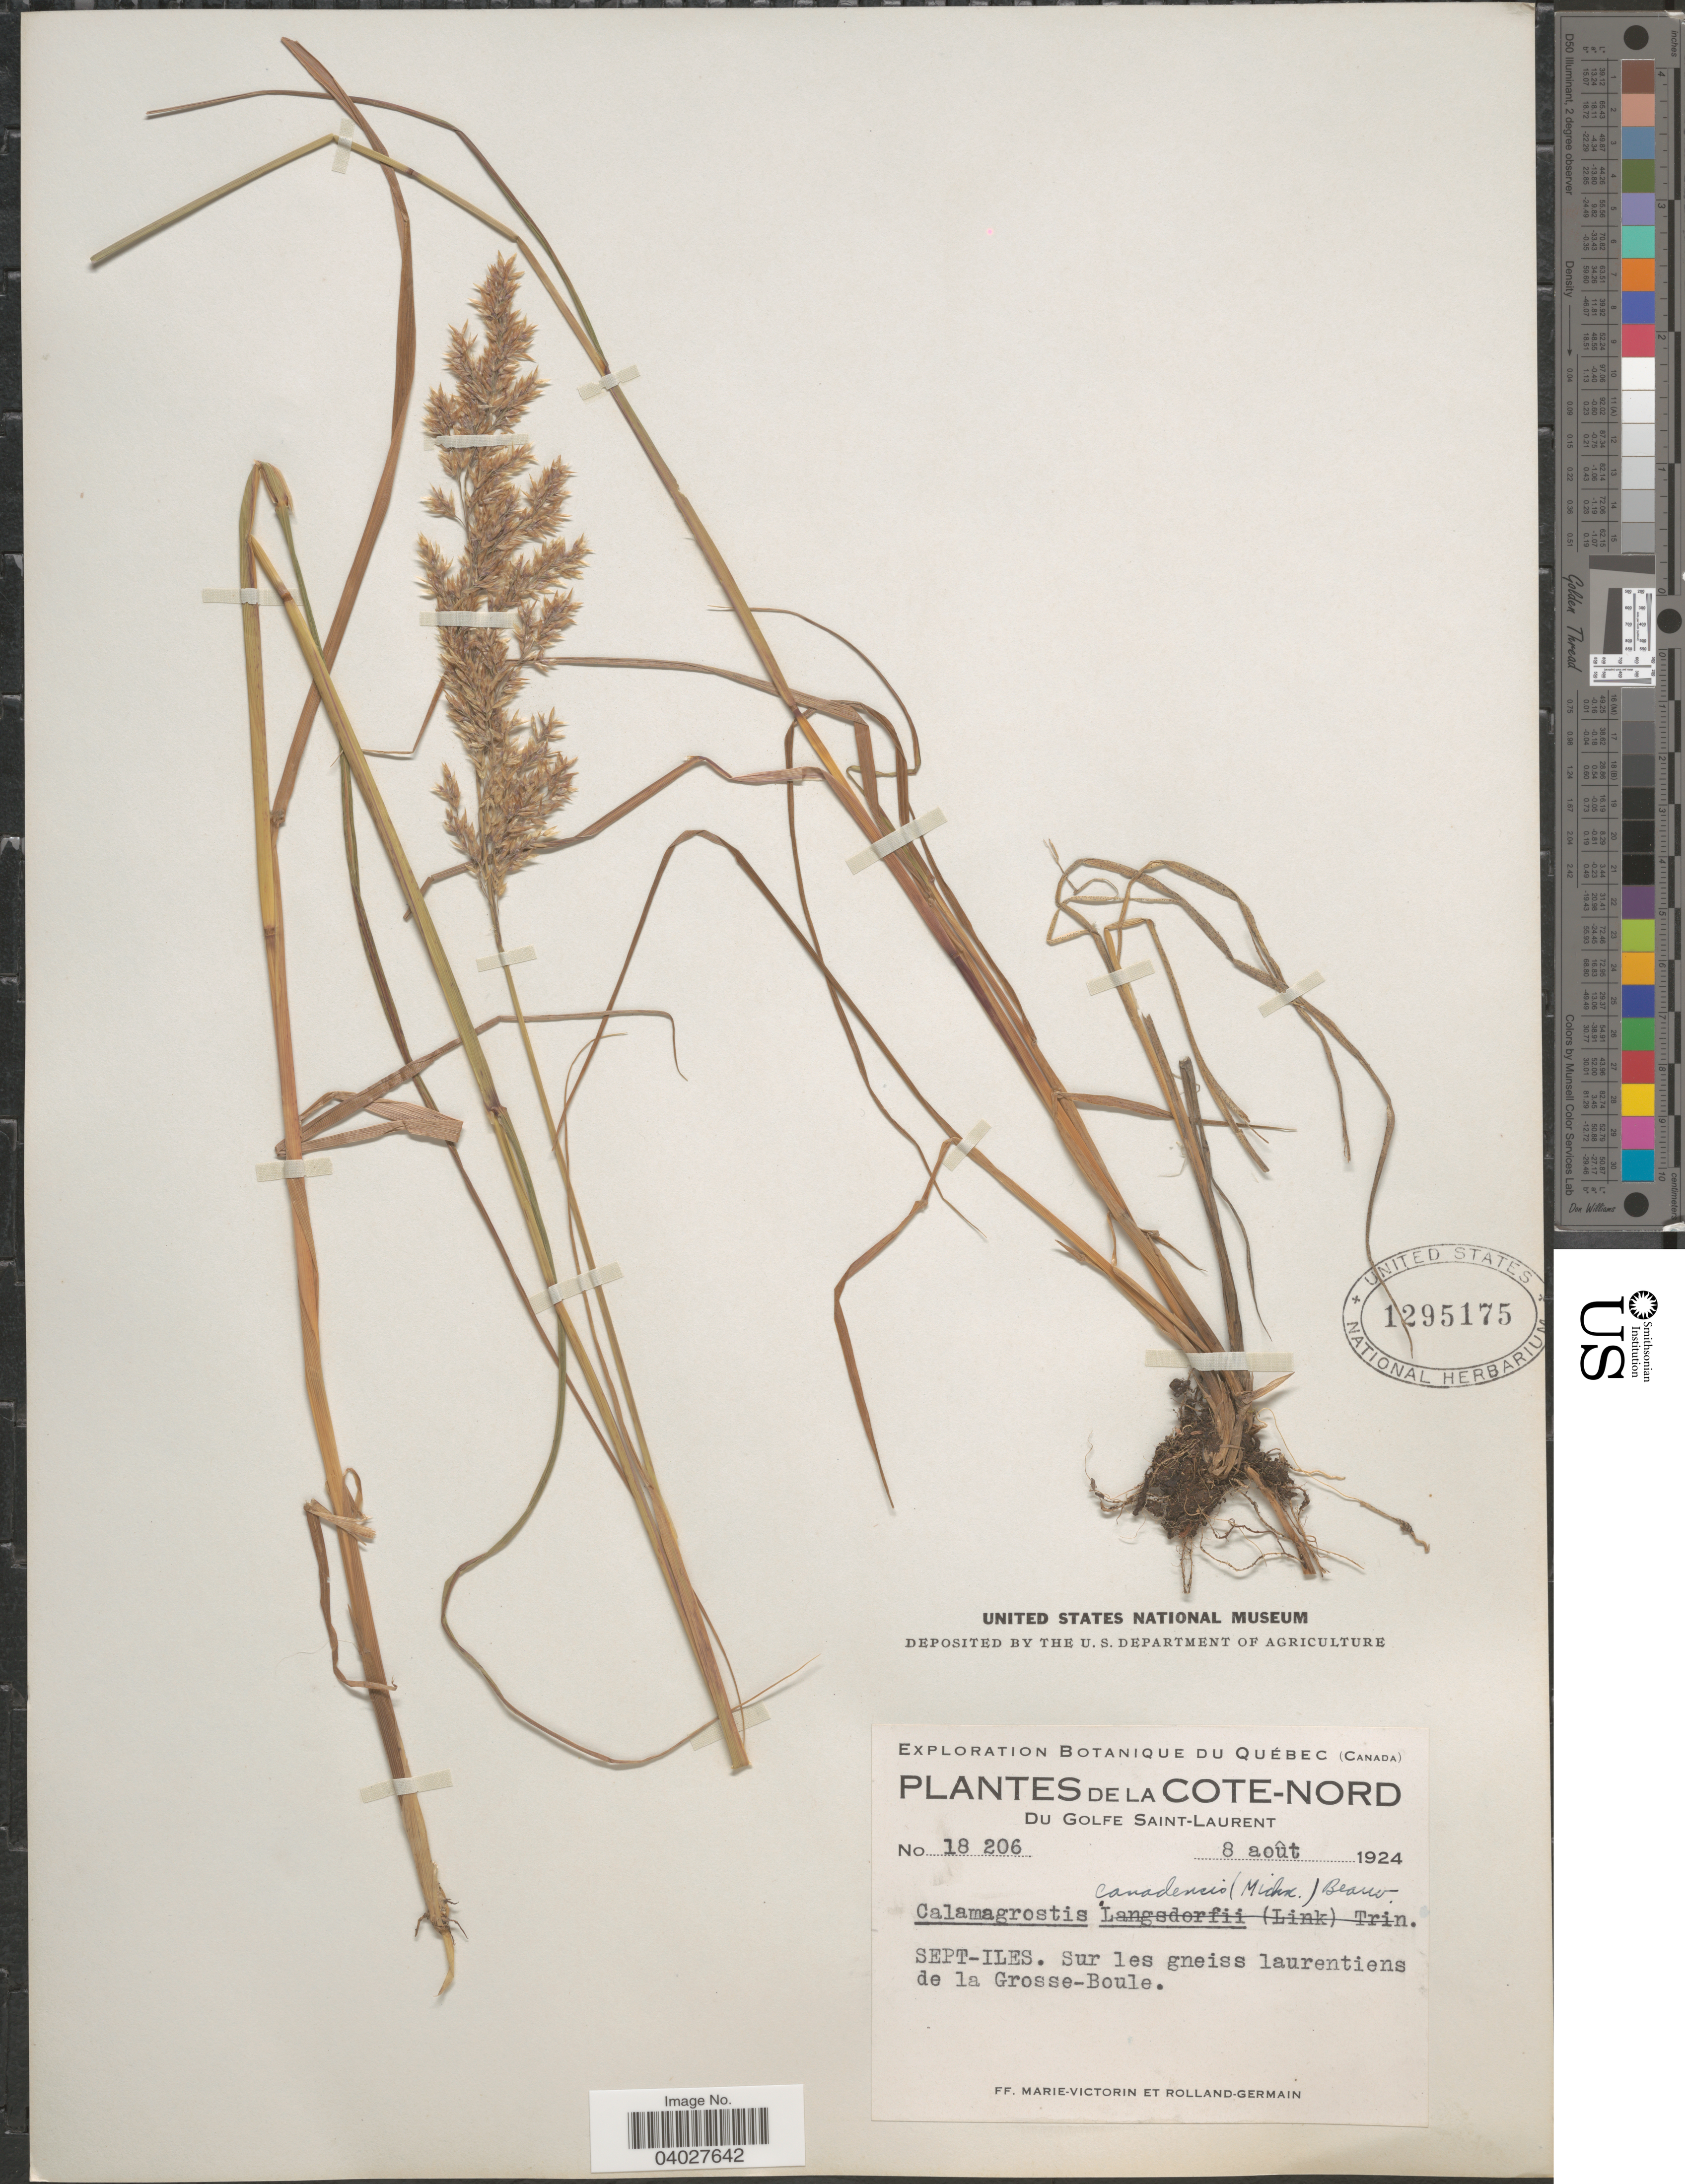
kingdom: Plantae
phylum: Tracheophyta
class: Liliopsida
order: Poales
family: Poaceae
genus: Calamagrostis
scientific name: Calamagrostis canadensis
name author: (Michx.) P. Beauv.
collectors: F. Marie-Victorin & Rolland-Germain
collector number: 18206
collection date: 1924-08-08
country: Canada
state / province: Quebec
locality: La Cote-Nord. du Golfe Saint-Laurent. Sept-Iles. Sur les gneiss laurentiens de la Grosse-Boule.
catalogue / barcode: US 1295175